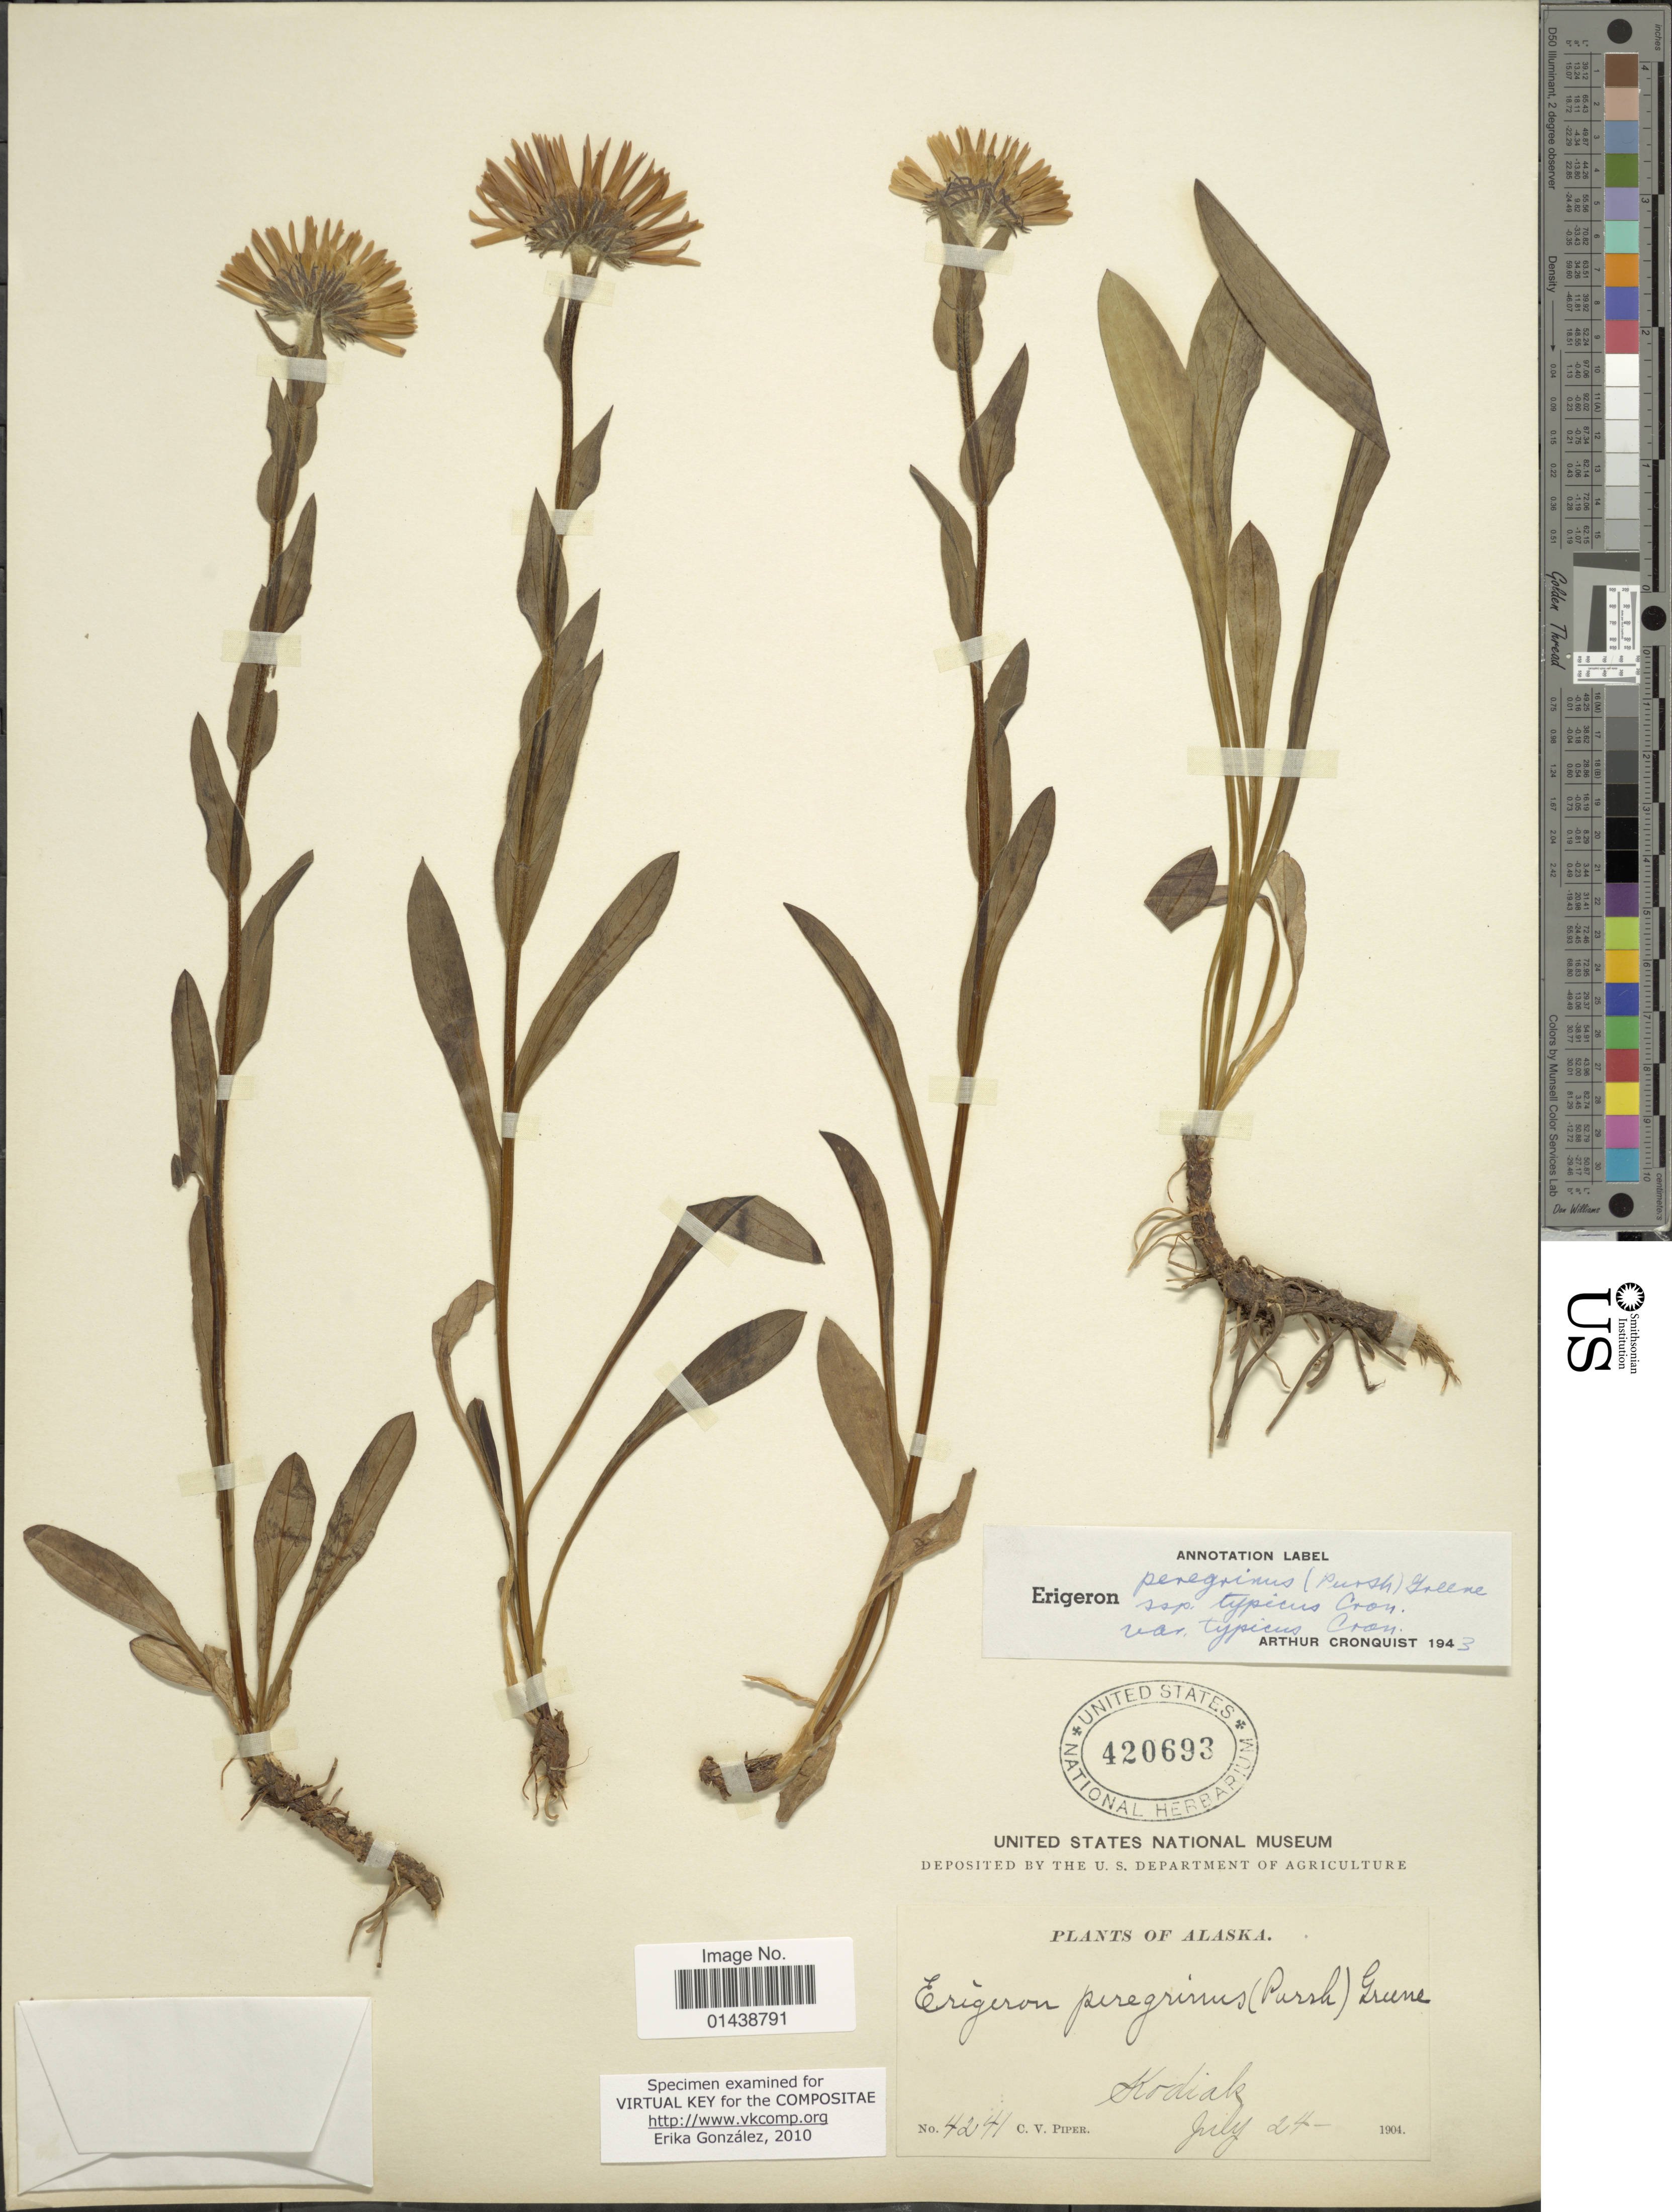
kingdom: Plantae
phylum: Tracheophyta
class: Magnoliopsida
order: Asterales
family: Asteraceae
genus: Erigeron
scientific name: Erigeron peregrinus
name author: (Banks ex Pursh) Greene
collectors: C. V. Piper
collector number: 4241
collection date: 1904-07-24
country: United States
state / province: Alaska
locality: Kodiak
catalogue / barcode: US 420693